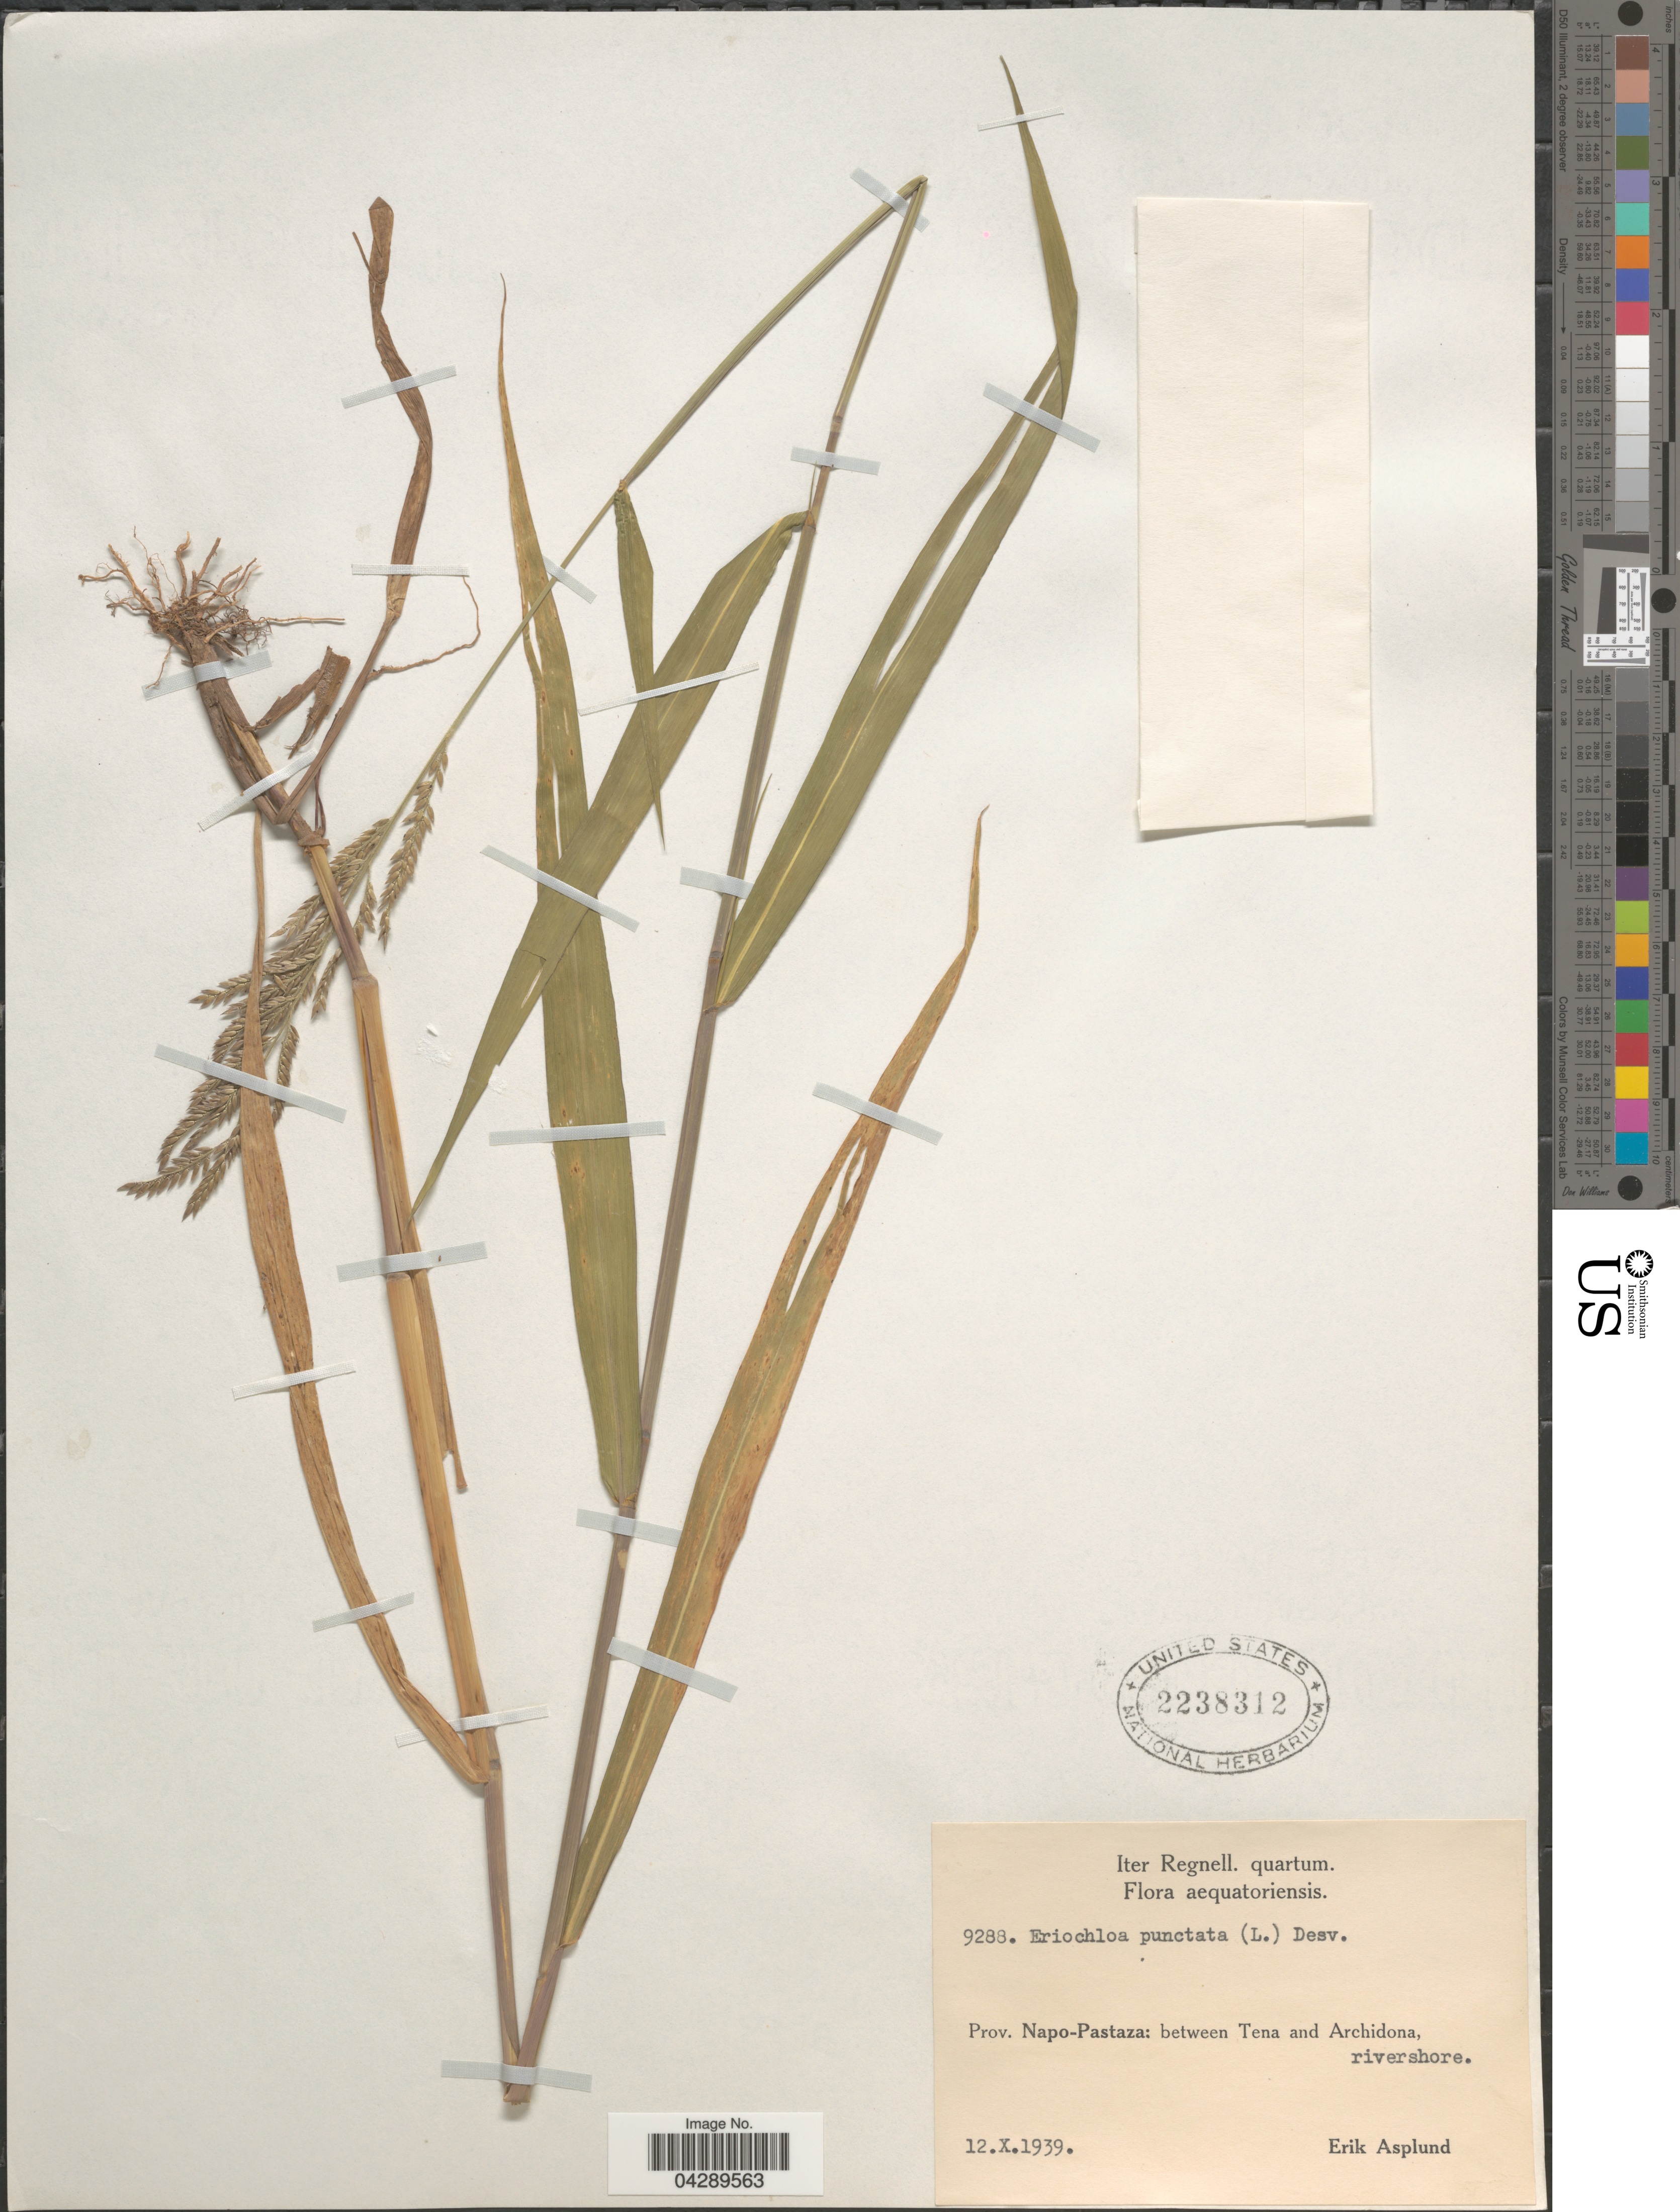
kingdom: Plantae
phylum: Tracheophyta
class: Liliopsida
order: Poales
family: Poaceae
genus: Eriochloa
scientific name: Eriochloa punctata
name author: (L.) Desv. ex Ham.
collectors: E. Asplund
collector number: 9288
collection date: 1939-10-12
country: Ecuador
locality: Iter Regnellianum. quartum. Aequatoriensis. Prov. Napo-Pastaza: between Tena and Archidona, rivershore.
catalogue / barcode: US 2238312